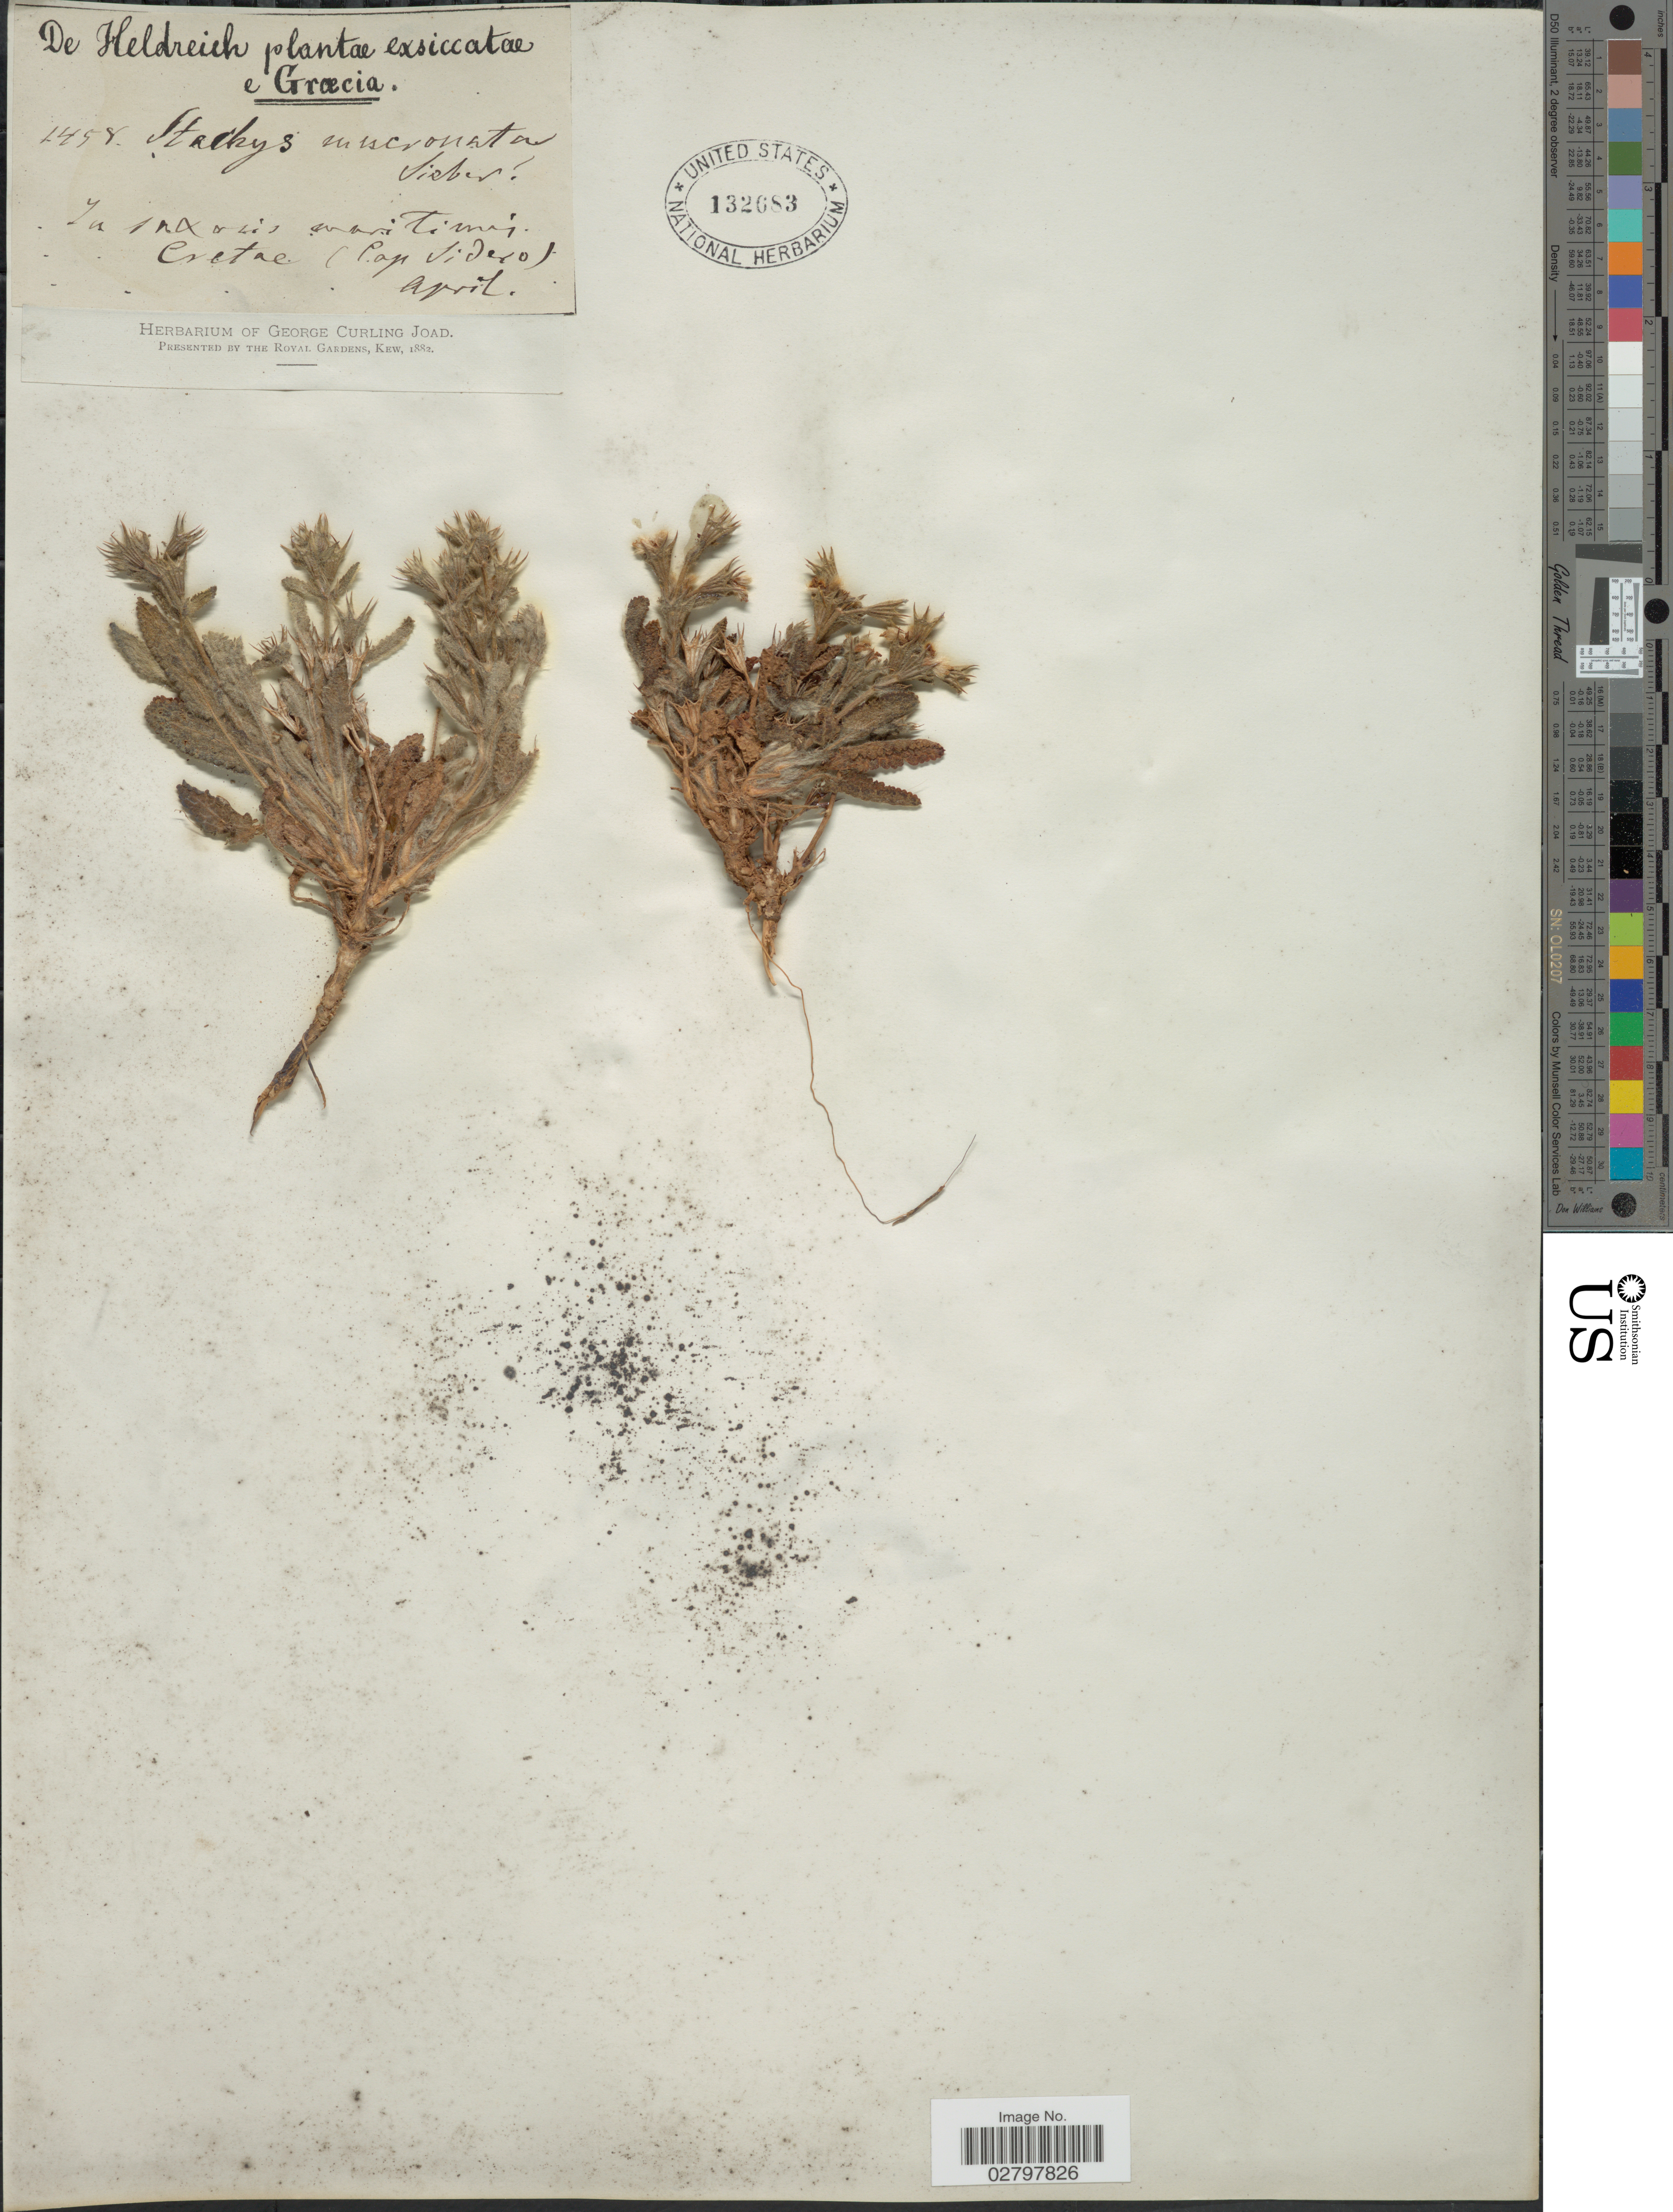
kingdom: Plantae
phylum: Tracheophyta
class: Magnoliopsida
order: Lamiales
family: Lamiaceae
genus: Stachys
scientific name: Stachys mucronata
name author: Sieber ex Spreng.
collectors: -. De Heldreich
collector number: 1458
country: Greece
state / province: Crete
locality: In saxosis maritimis Cretae (Cap Sidero).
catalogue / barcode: US 132683